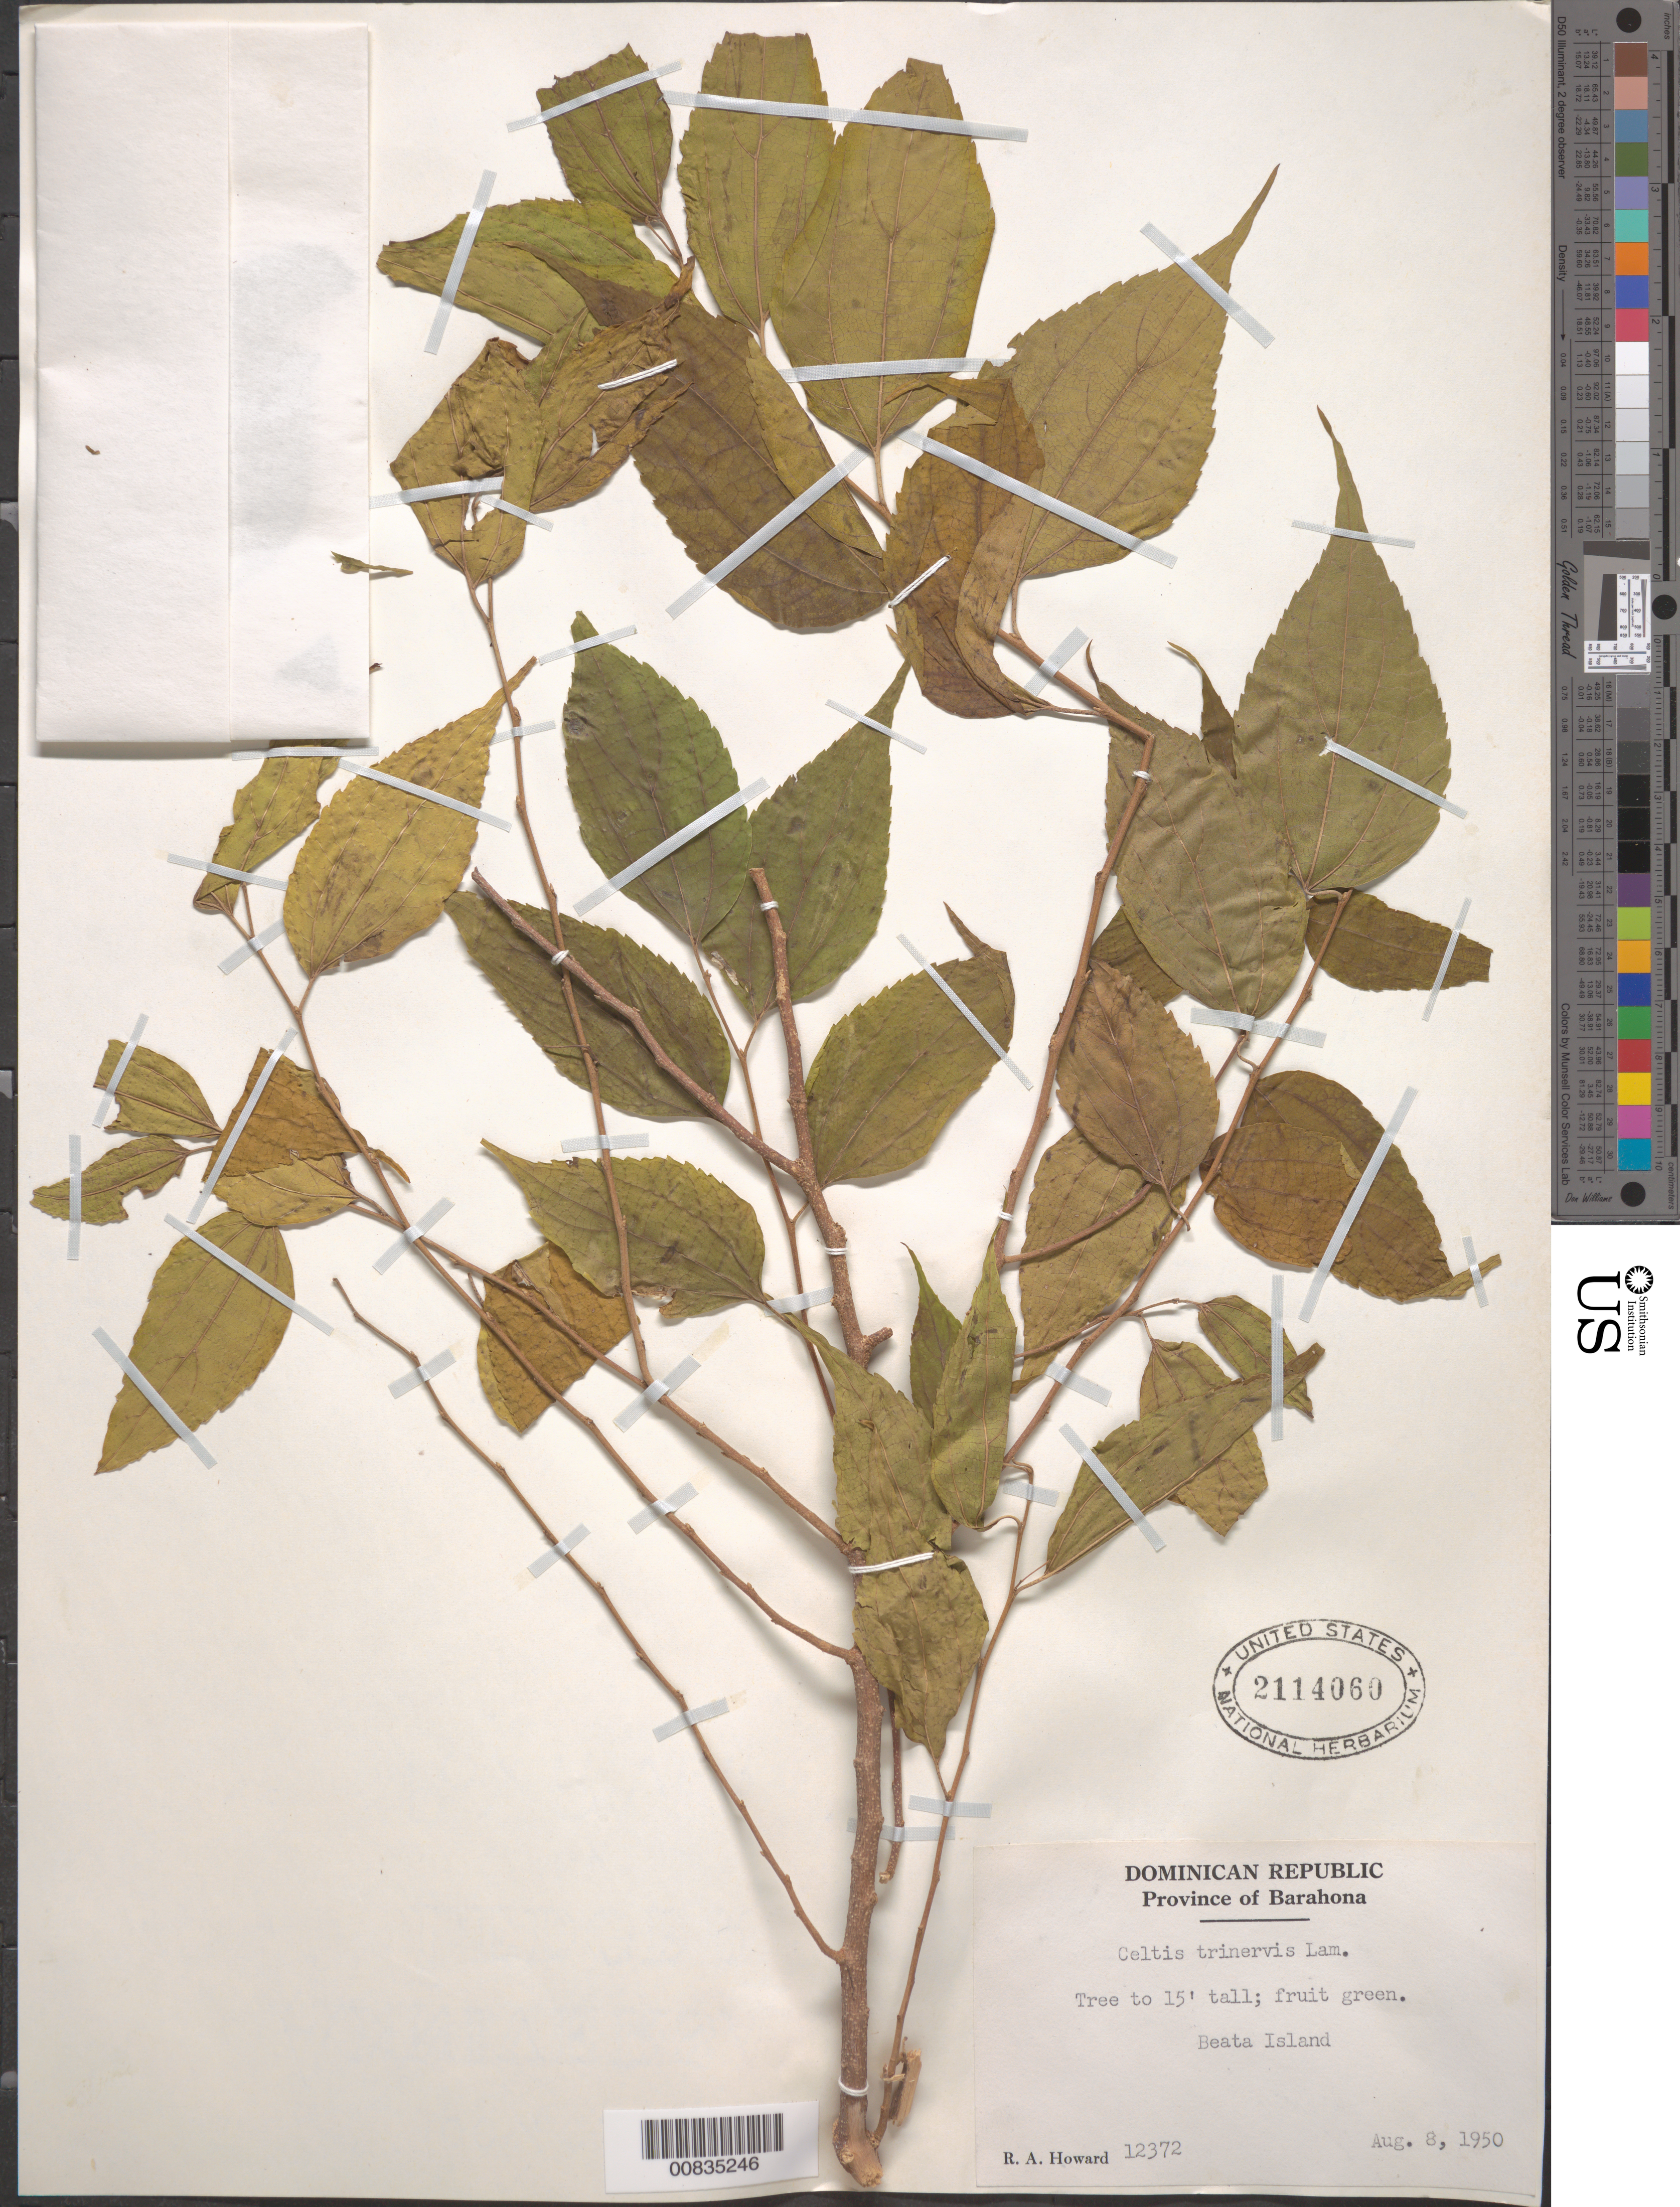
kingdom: Plantae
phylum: Tracheophyta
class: Magnoliopsida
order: Rosales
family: Cannabaceae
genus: Celtis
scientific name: Celtis trinervia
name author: Lam.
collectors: R. A. Howard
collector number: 12372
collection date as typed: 08 Aug 1950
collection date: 1950-08-08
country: Dominican Republic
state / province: Barahona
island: Isla Beata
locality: Beata Island.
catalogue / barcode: US 2114060